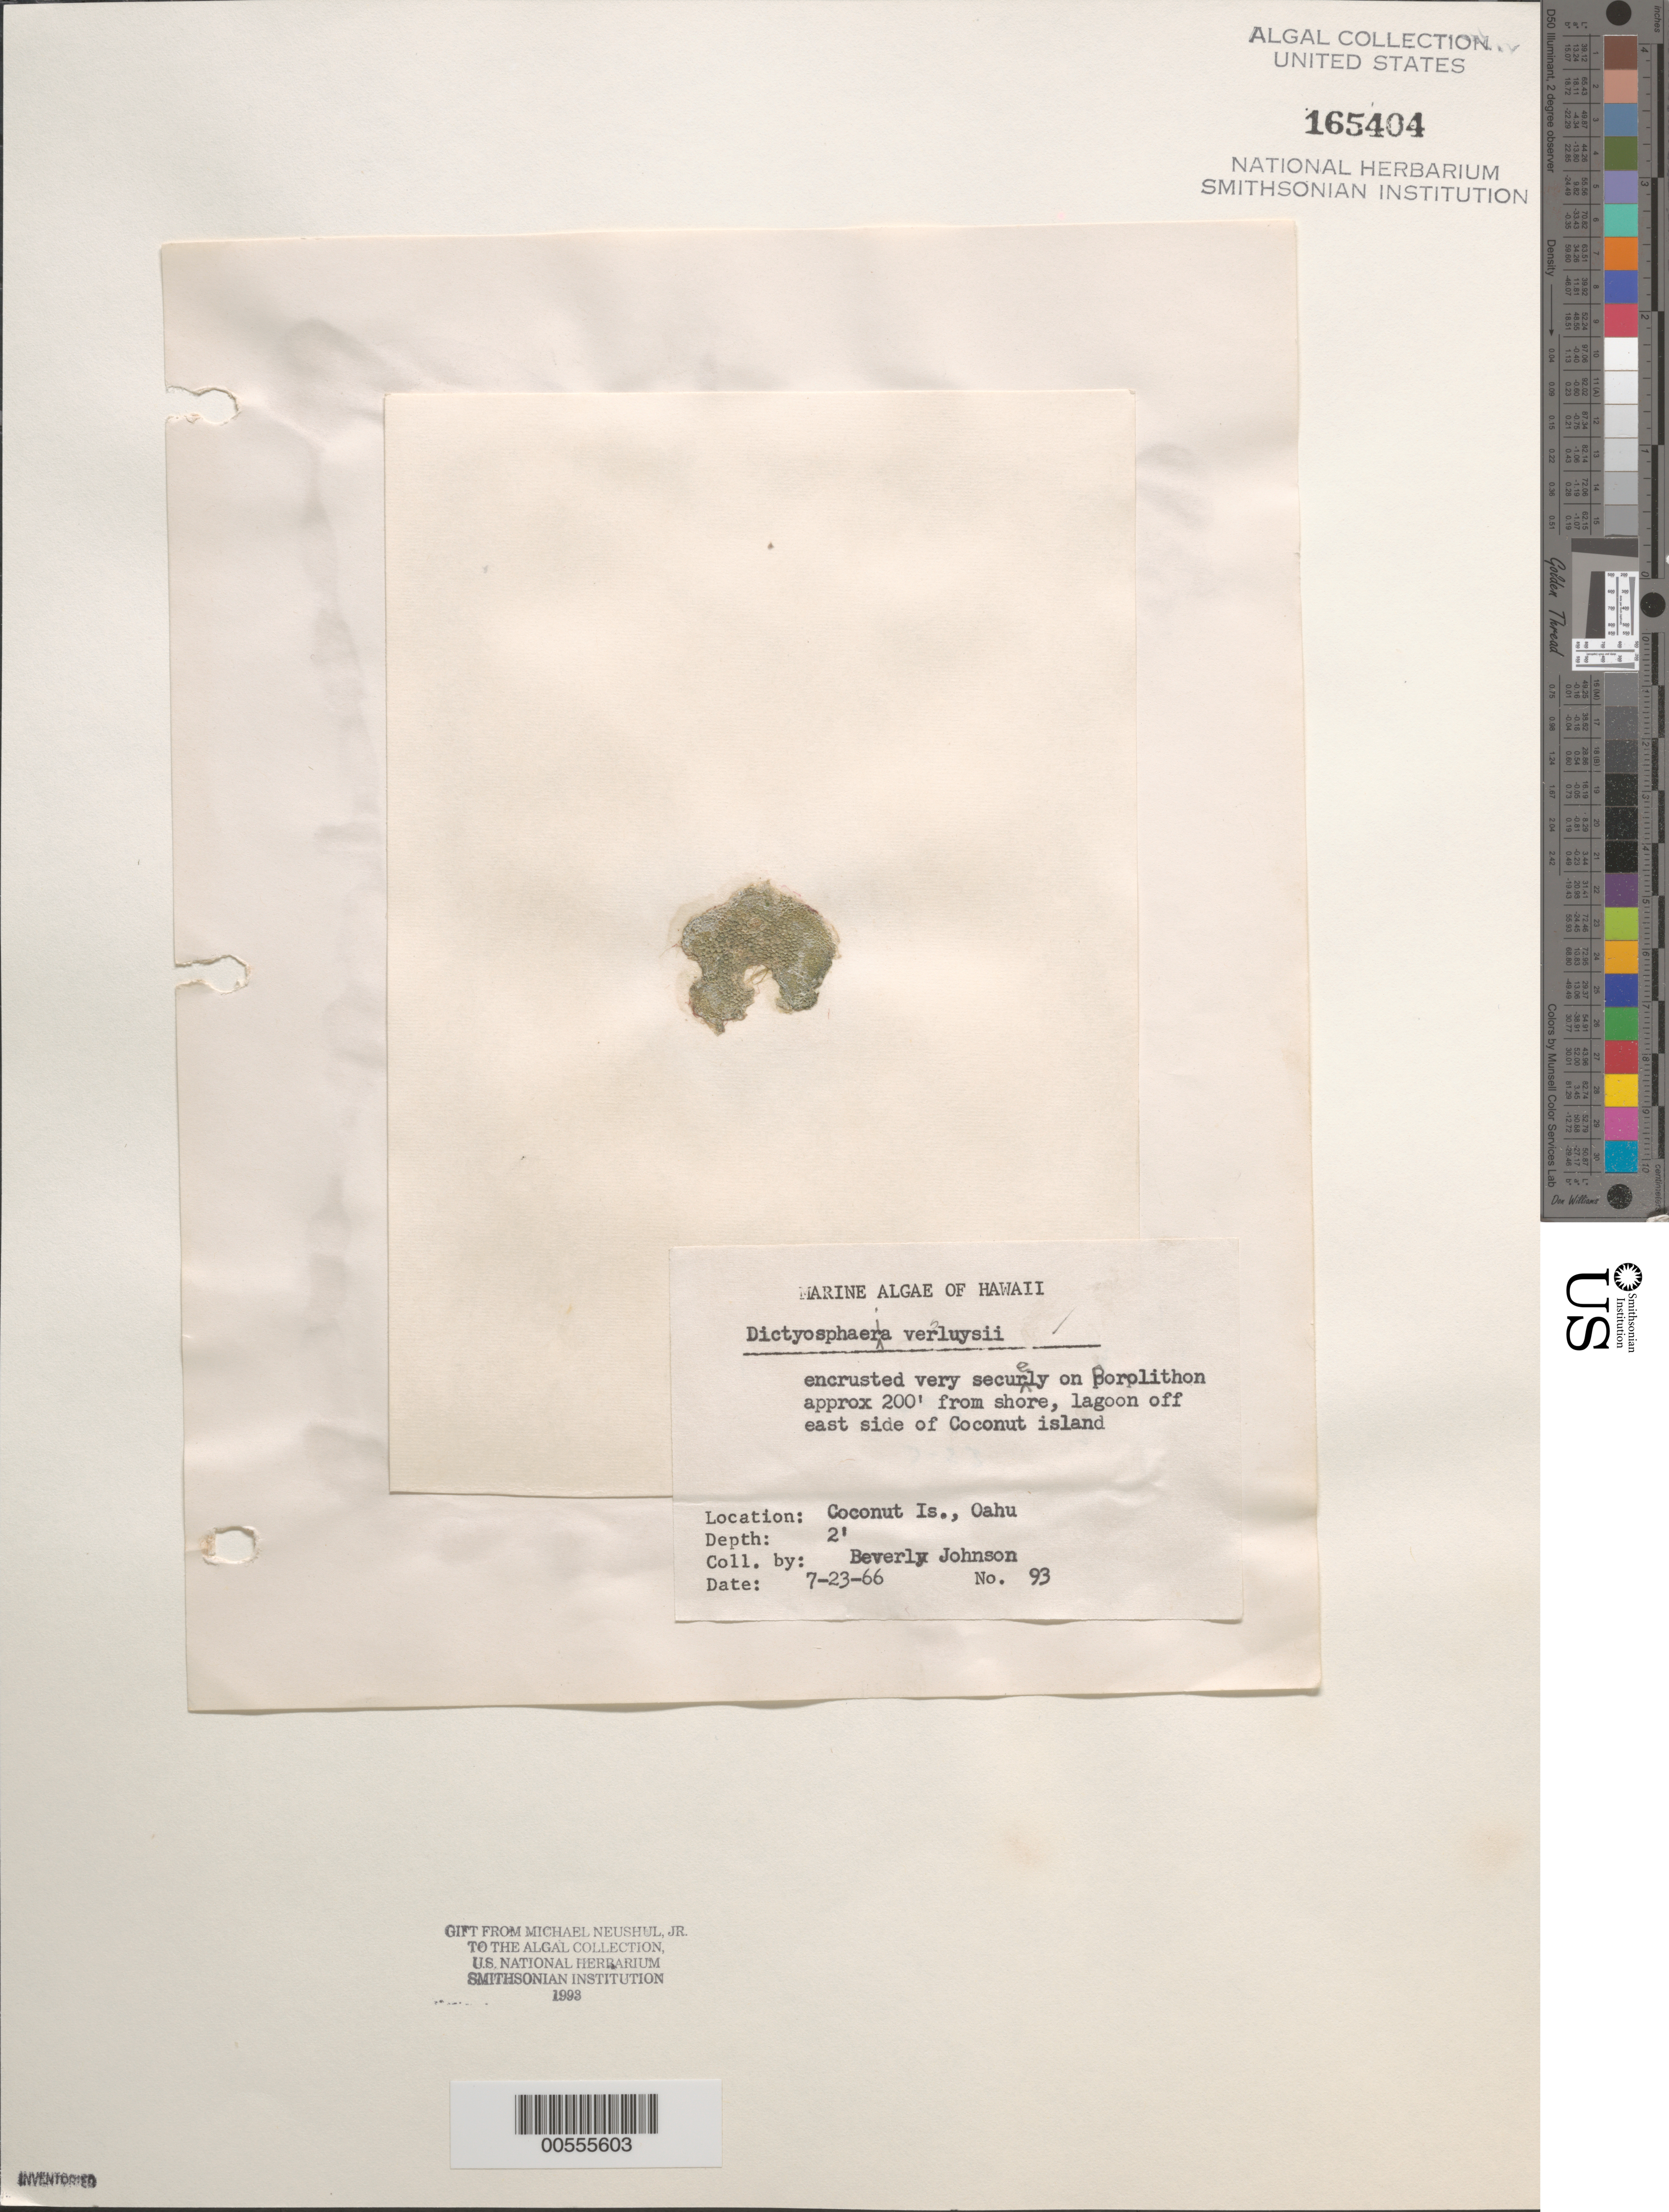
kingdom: Plantae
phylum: Chlorophyta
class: Ulvophyceae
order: Siphonocladales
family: Siphonocladaceae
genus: Dictyosphaeria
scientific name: Dictyosphaeria versluysii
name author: Weber Bosse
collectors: B. Johnson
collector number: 93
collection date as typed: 23 Jul 1966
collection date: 1966-07-23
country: United States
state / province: Hawaii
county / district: Honolulu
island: Oahu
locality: Coconut Island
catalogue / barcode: US 165404